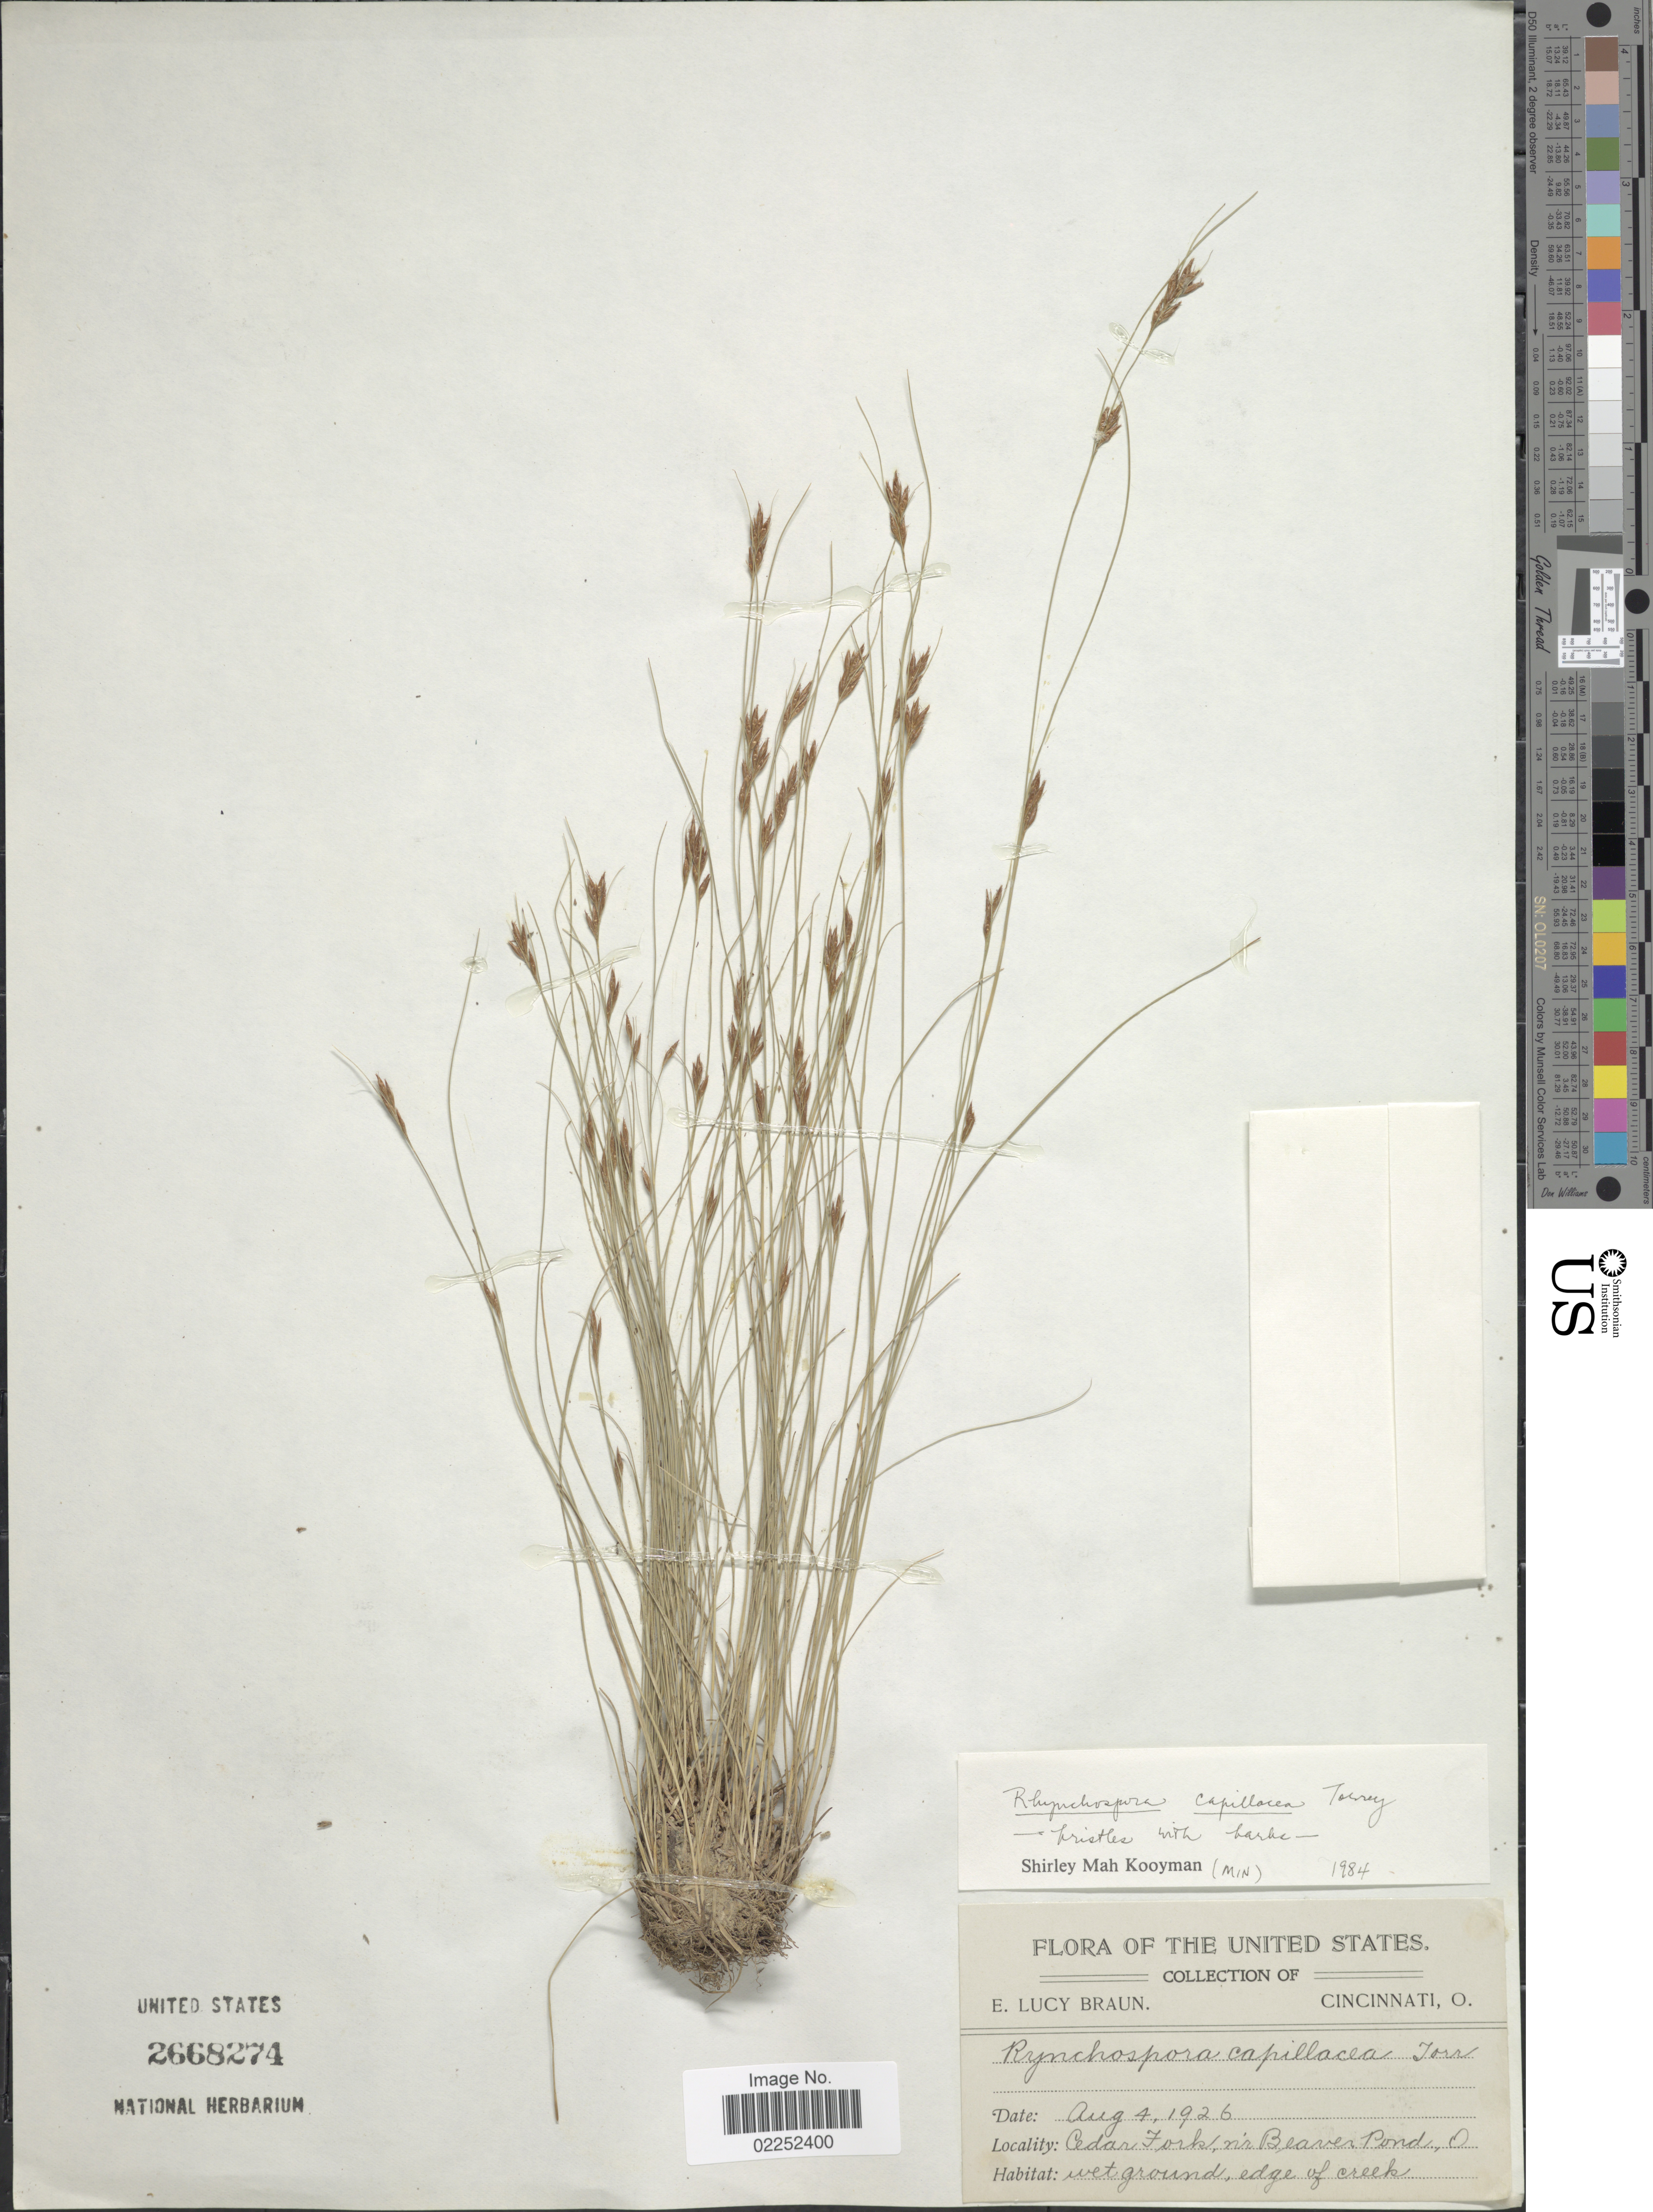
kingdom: Plantae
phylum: Tracheophyta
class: Liliopsida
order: Poales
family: Cyperaceae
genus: Rhynchospora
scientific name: Rhynchospora capillacea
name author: Torr.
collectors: E. L. Braun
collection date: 1926-08-04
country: United States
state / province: Ohio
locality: Cedar Forks, nr Beaver Pond, wet ground, edge of creek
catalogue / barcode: US 2668274